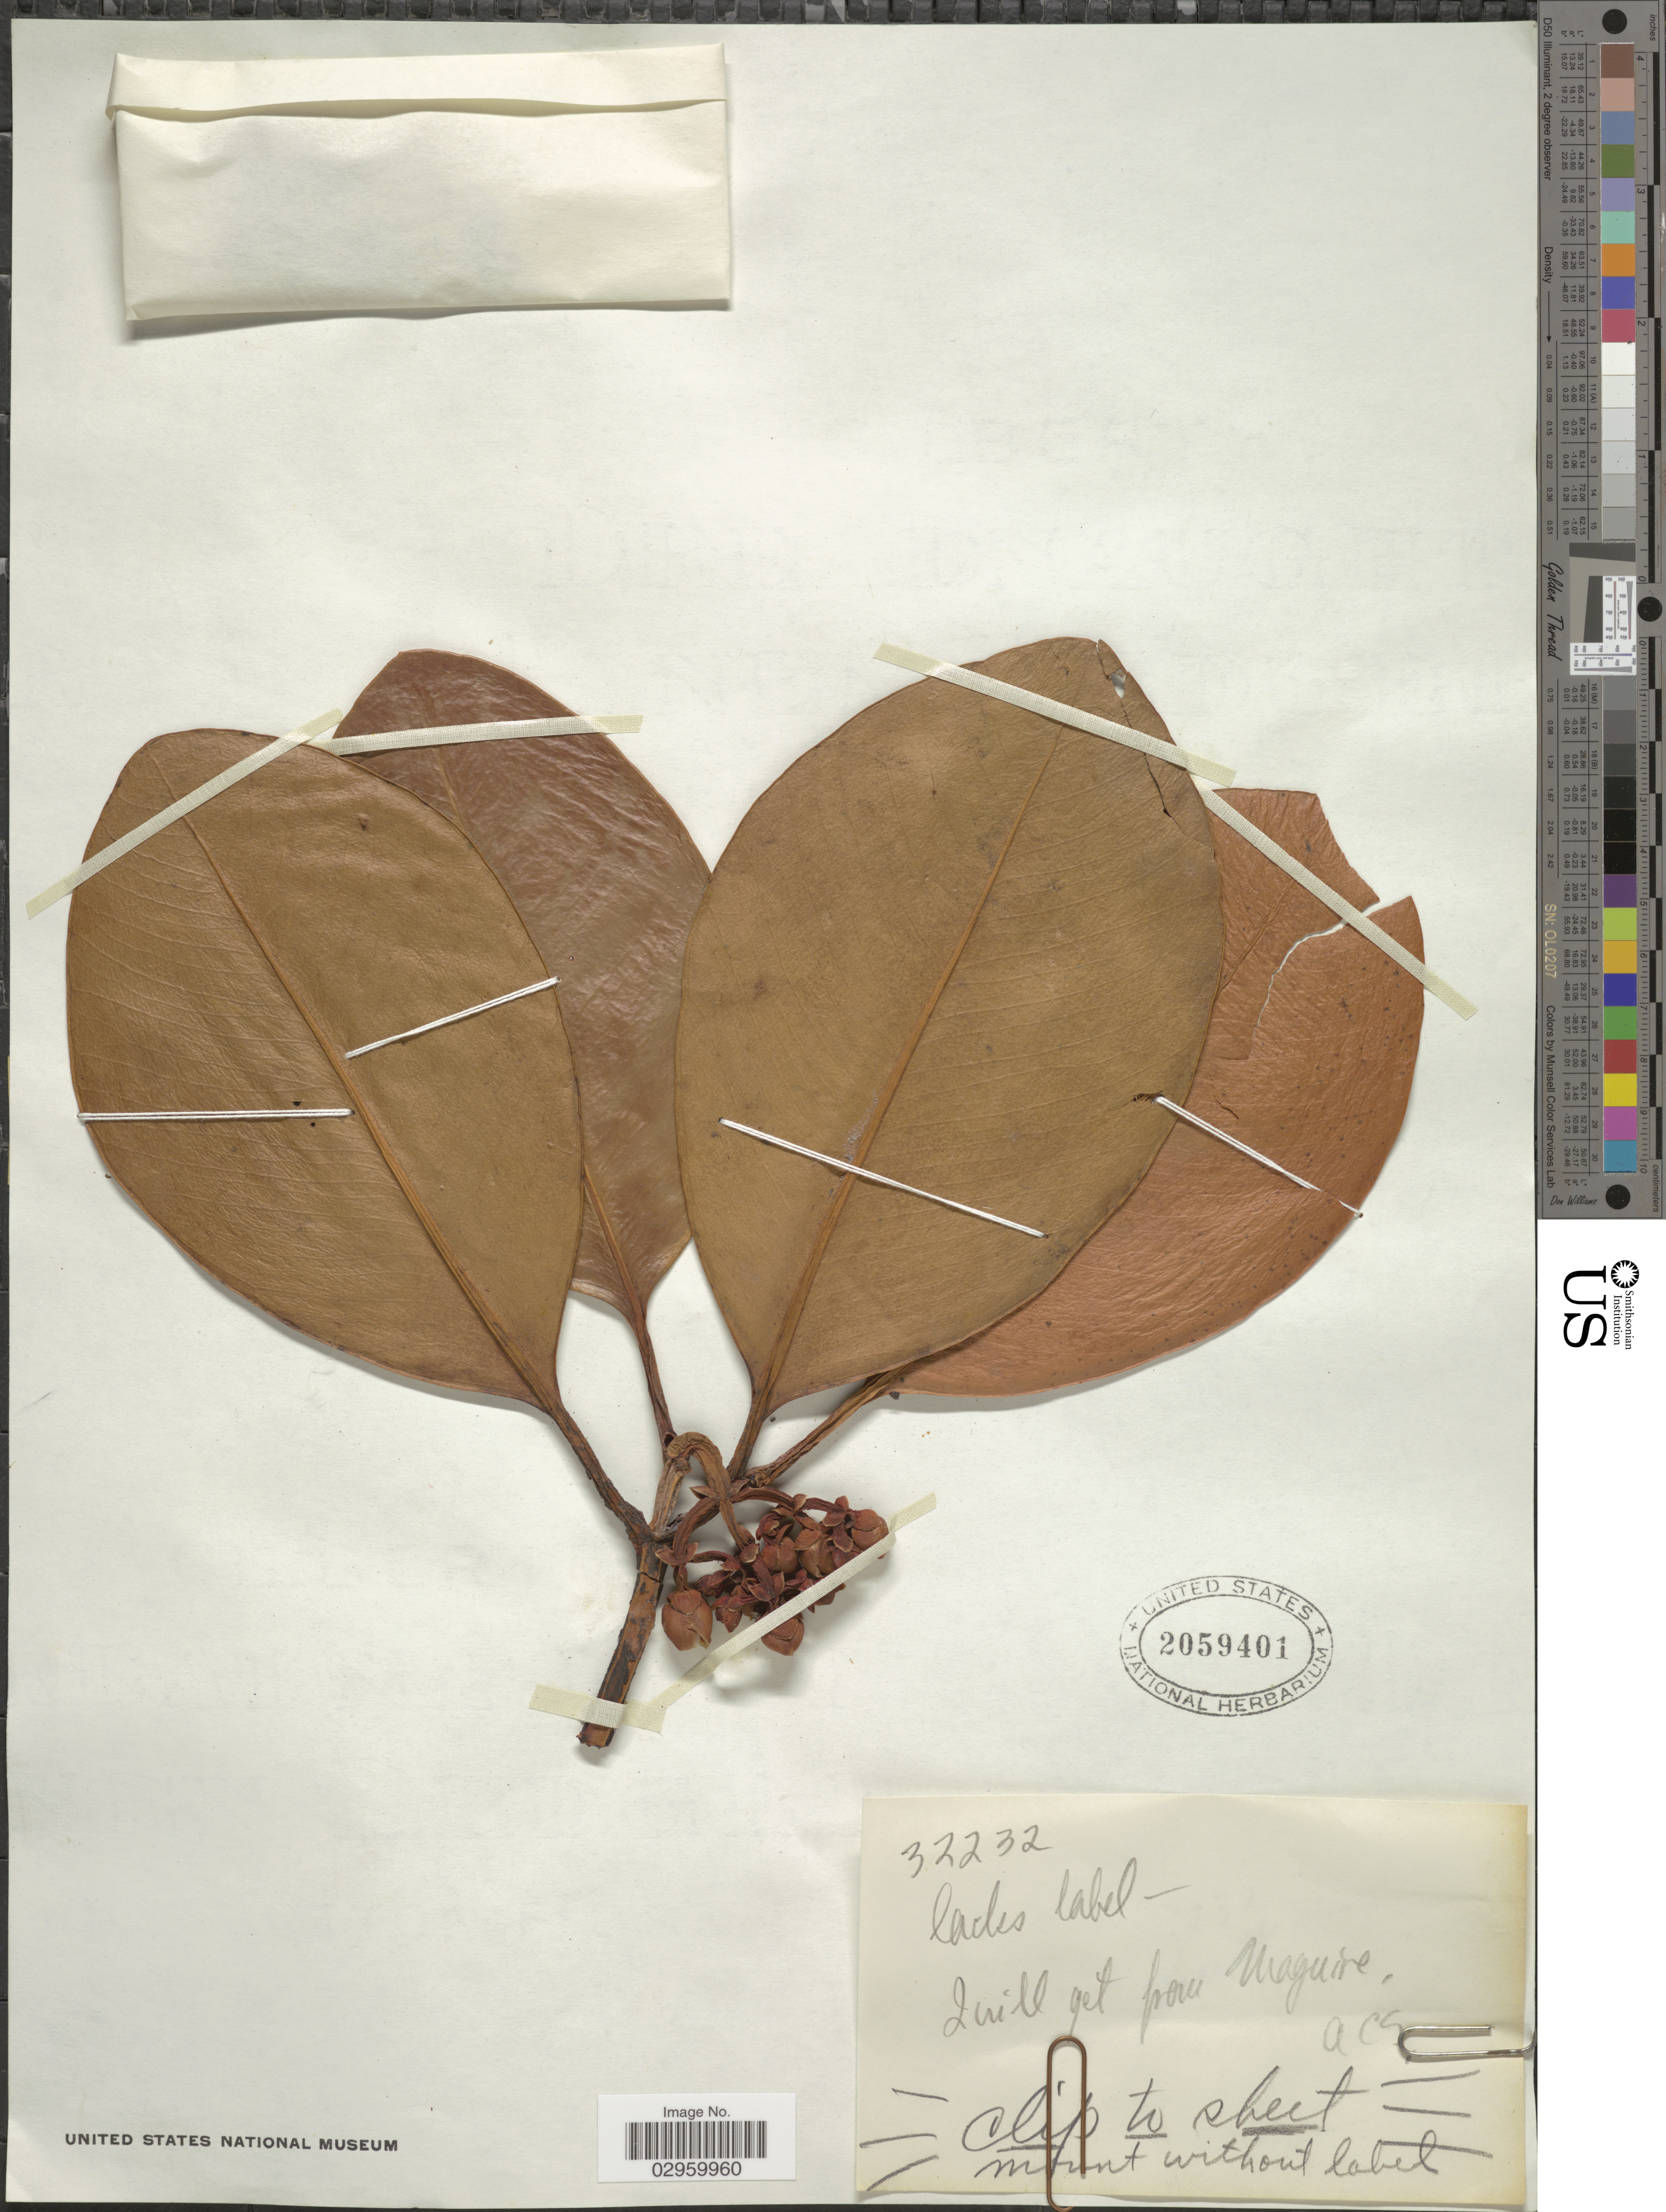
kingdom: Plantae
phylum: Tracheophyta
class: Magnoliopsida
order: Malpighiales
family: Clusiaceae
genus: Clusia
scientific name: Clusia sp.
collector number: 32232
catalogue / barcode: US 2059401